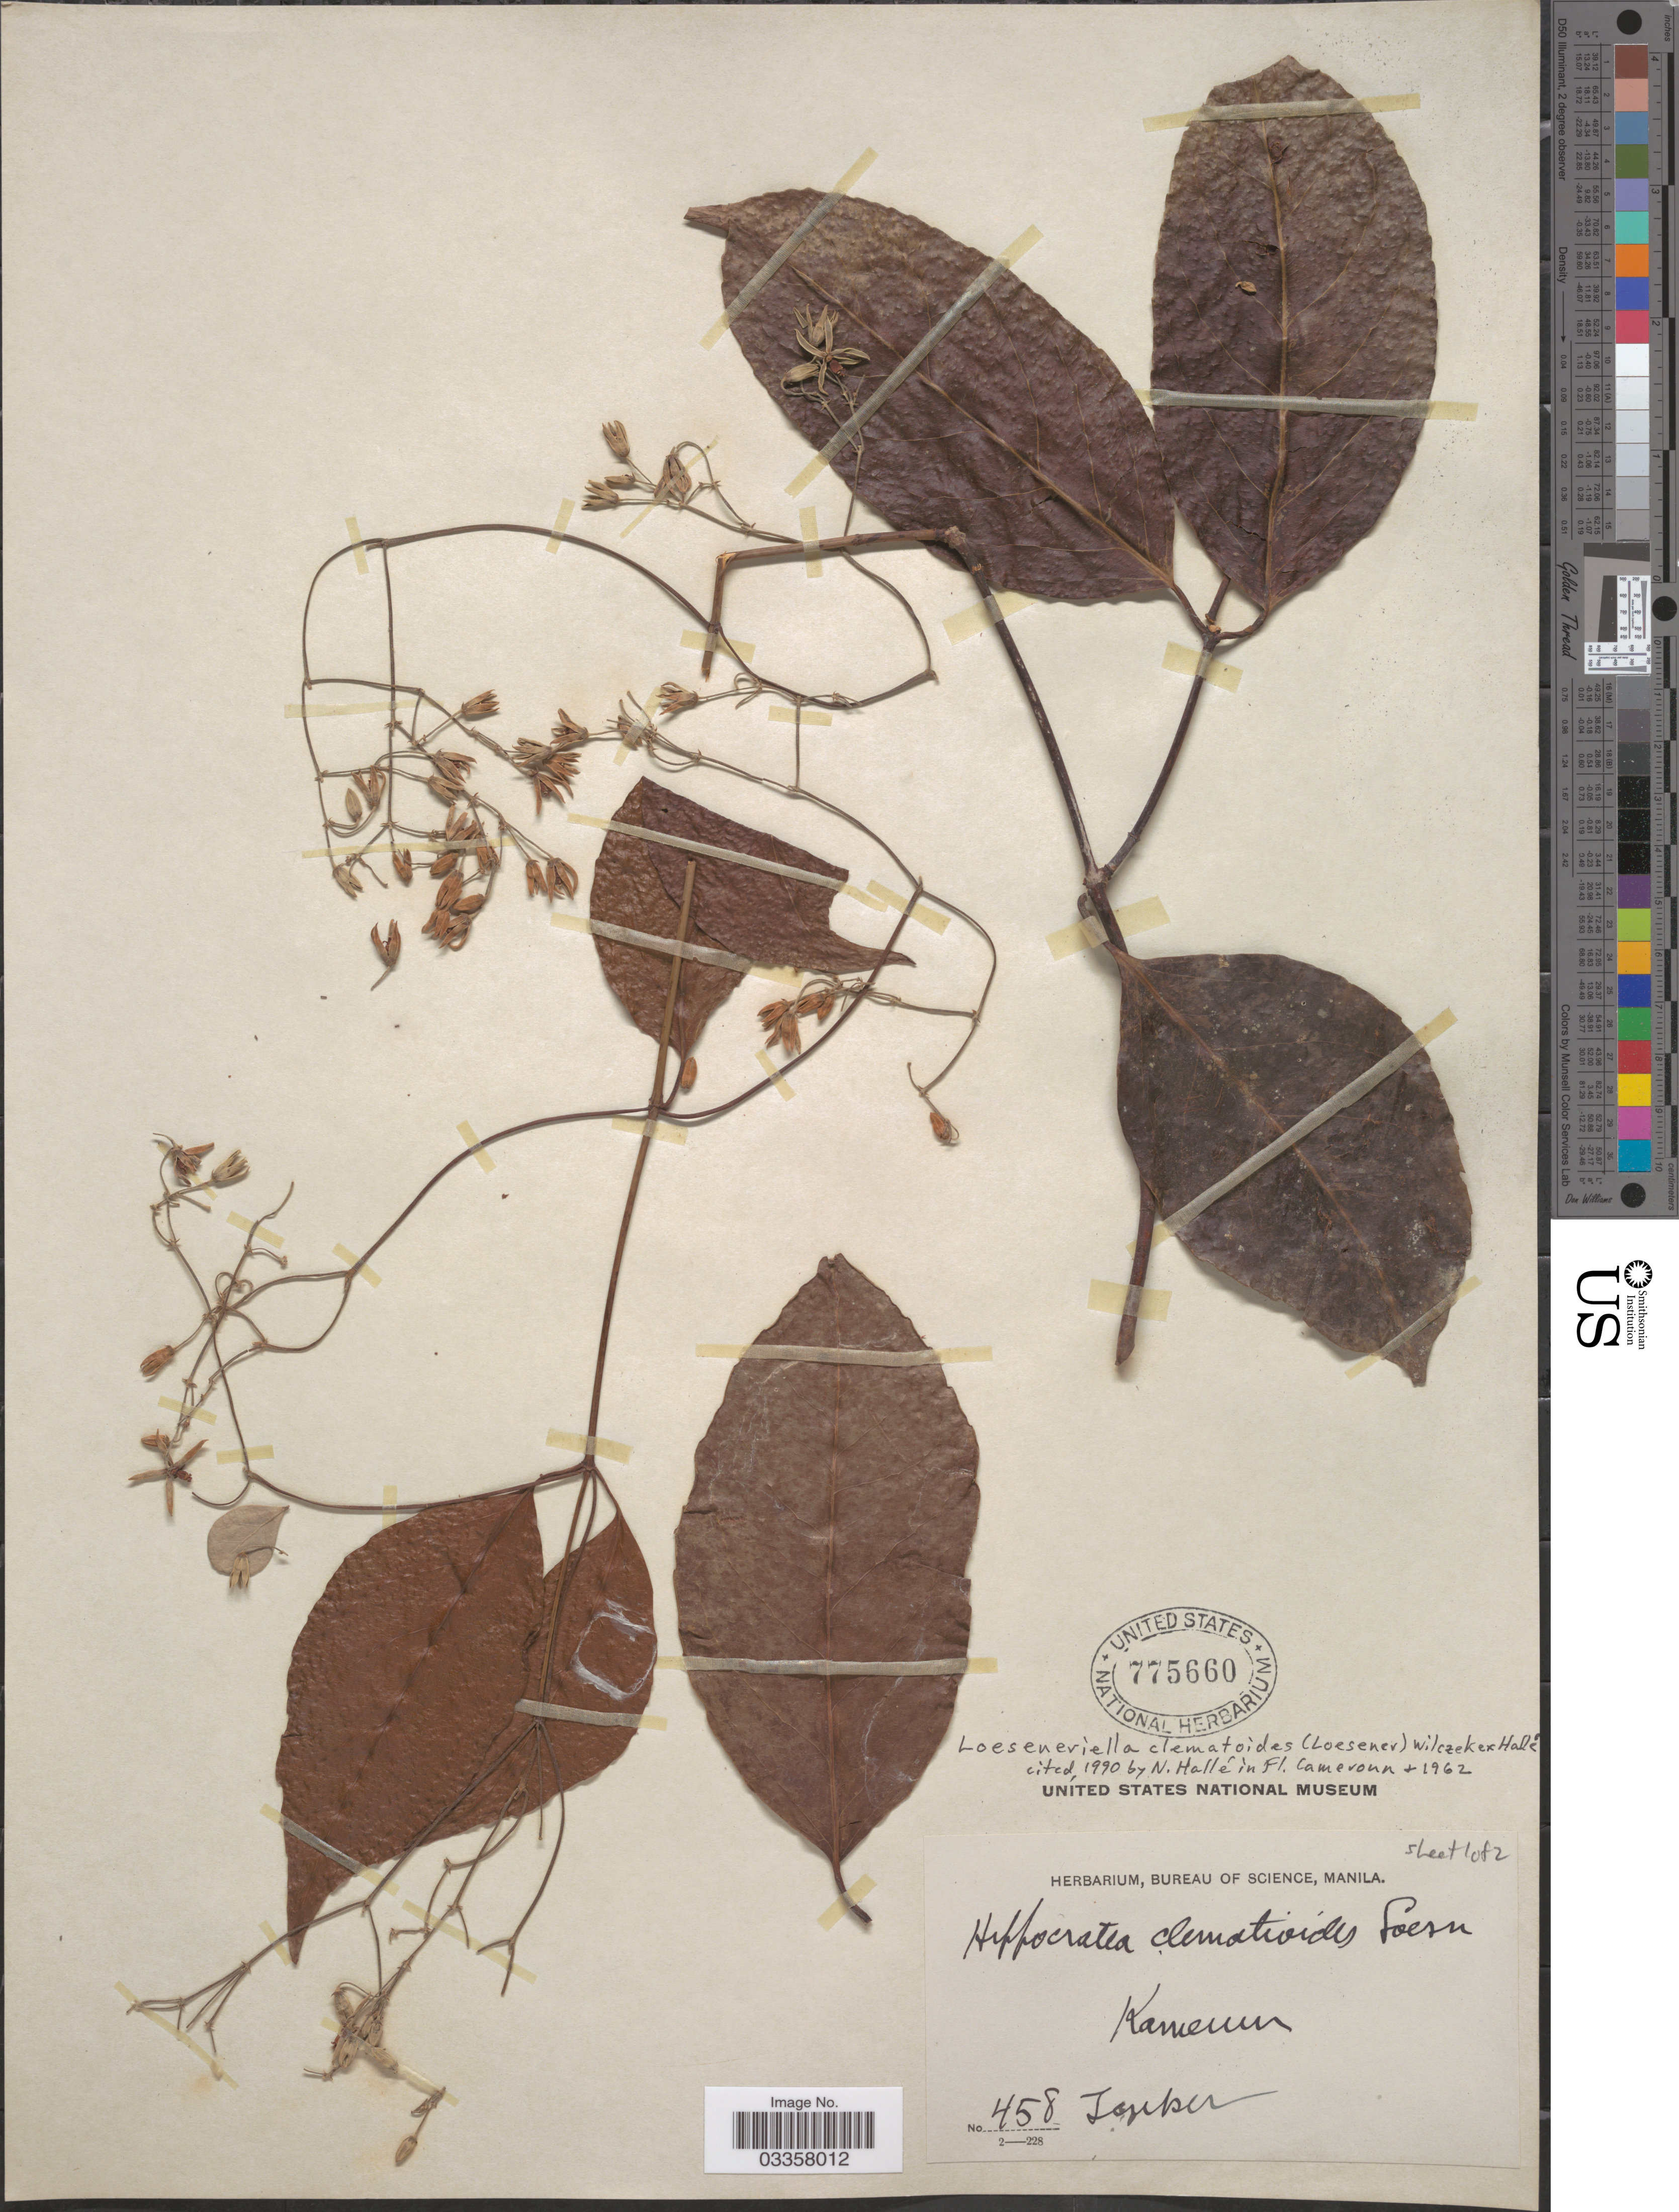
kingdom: Plantae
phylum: Tracheophyta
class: Magnoliopsida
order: Celastrales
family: Celastraceae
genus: Loeseneriella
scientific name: Loeseneriella clematoides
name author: (Loes.) R. Wilczek ex N. Hallé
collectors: Zenker, --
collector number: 458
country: Cameroon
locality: Kamerun.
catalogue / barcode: US 775660